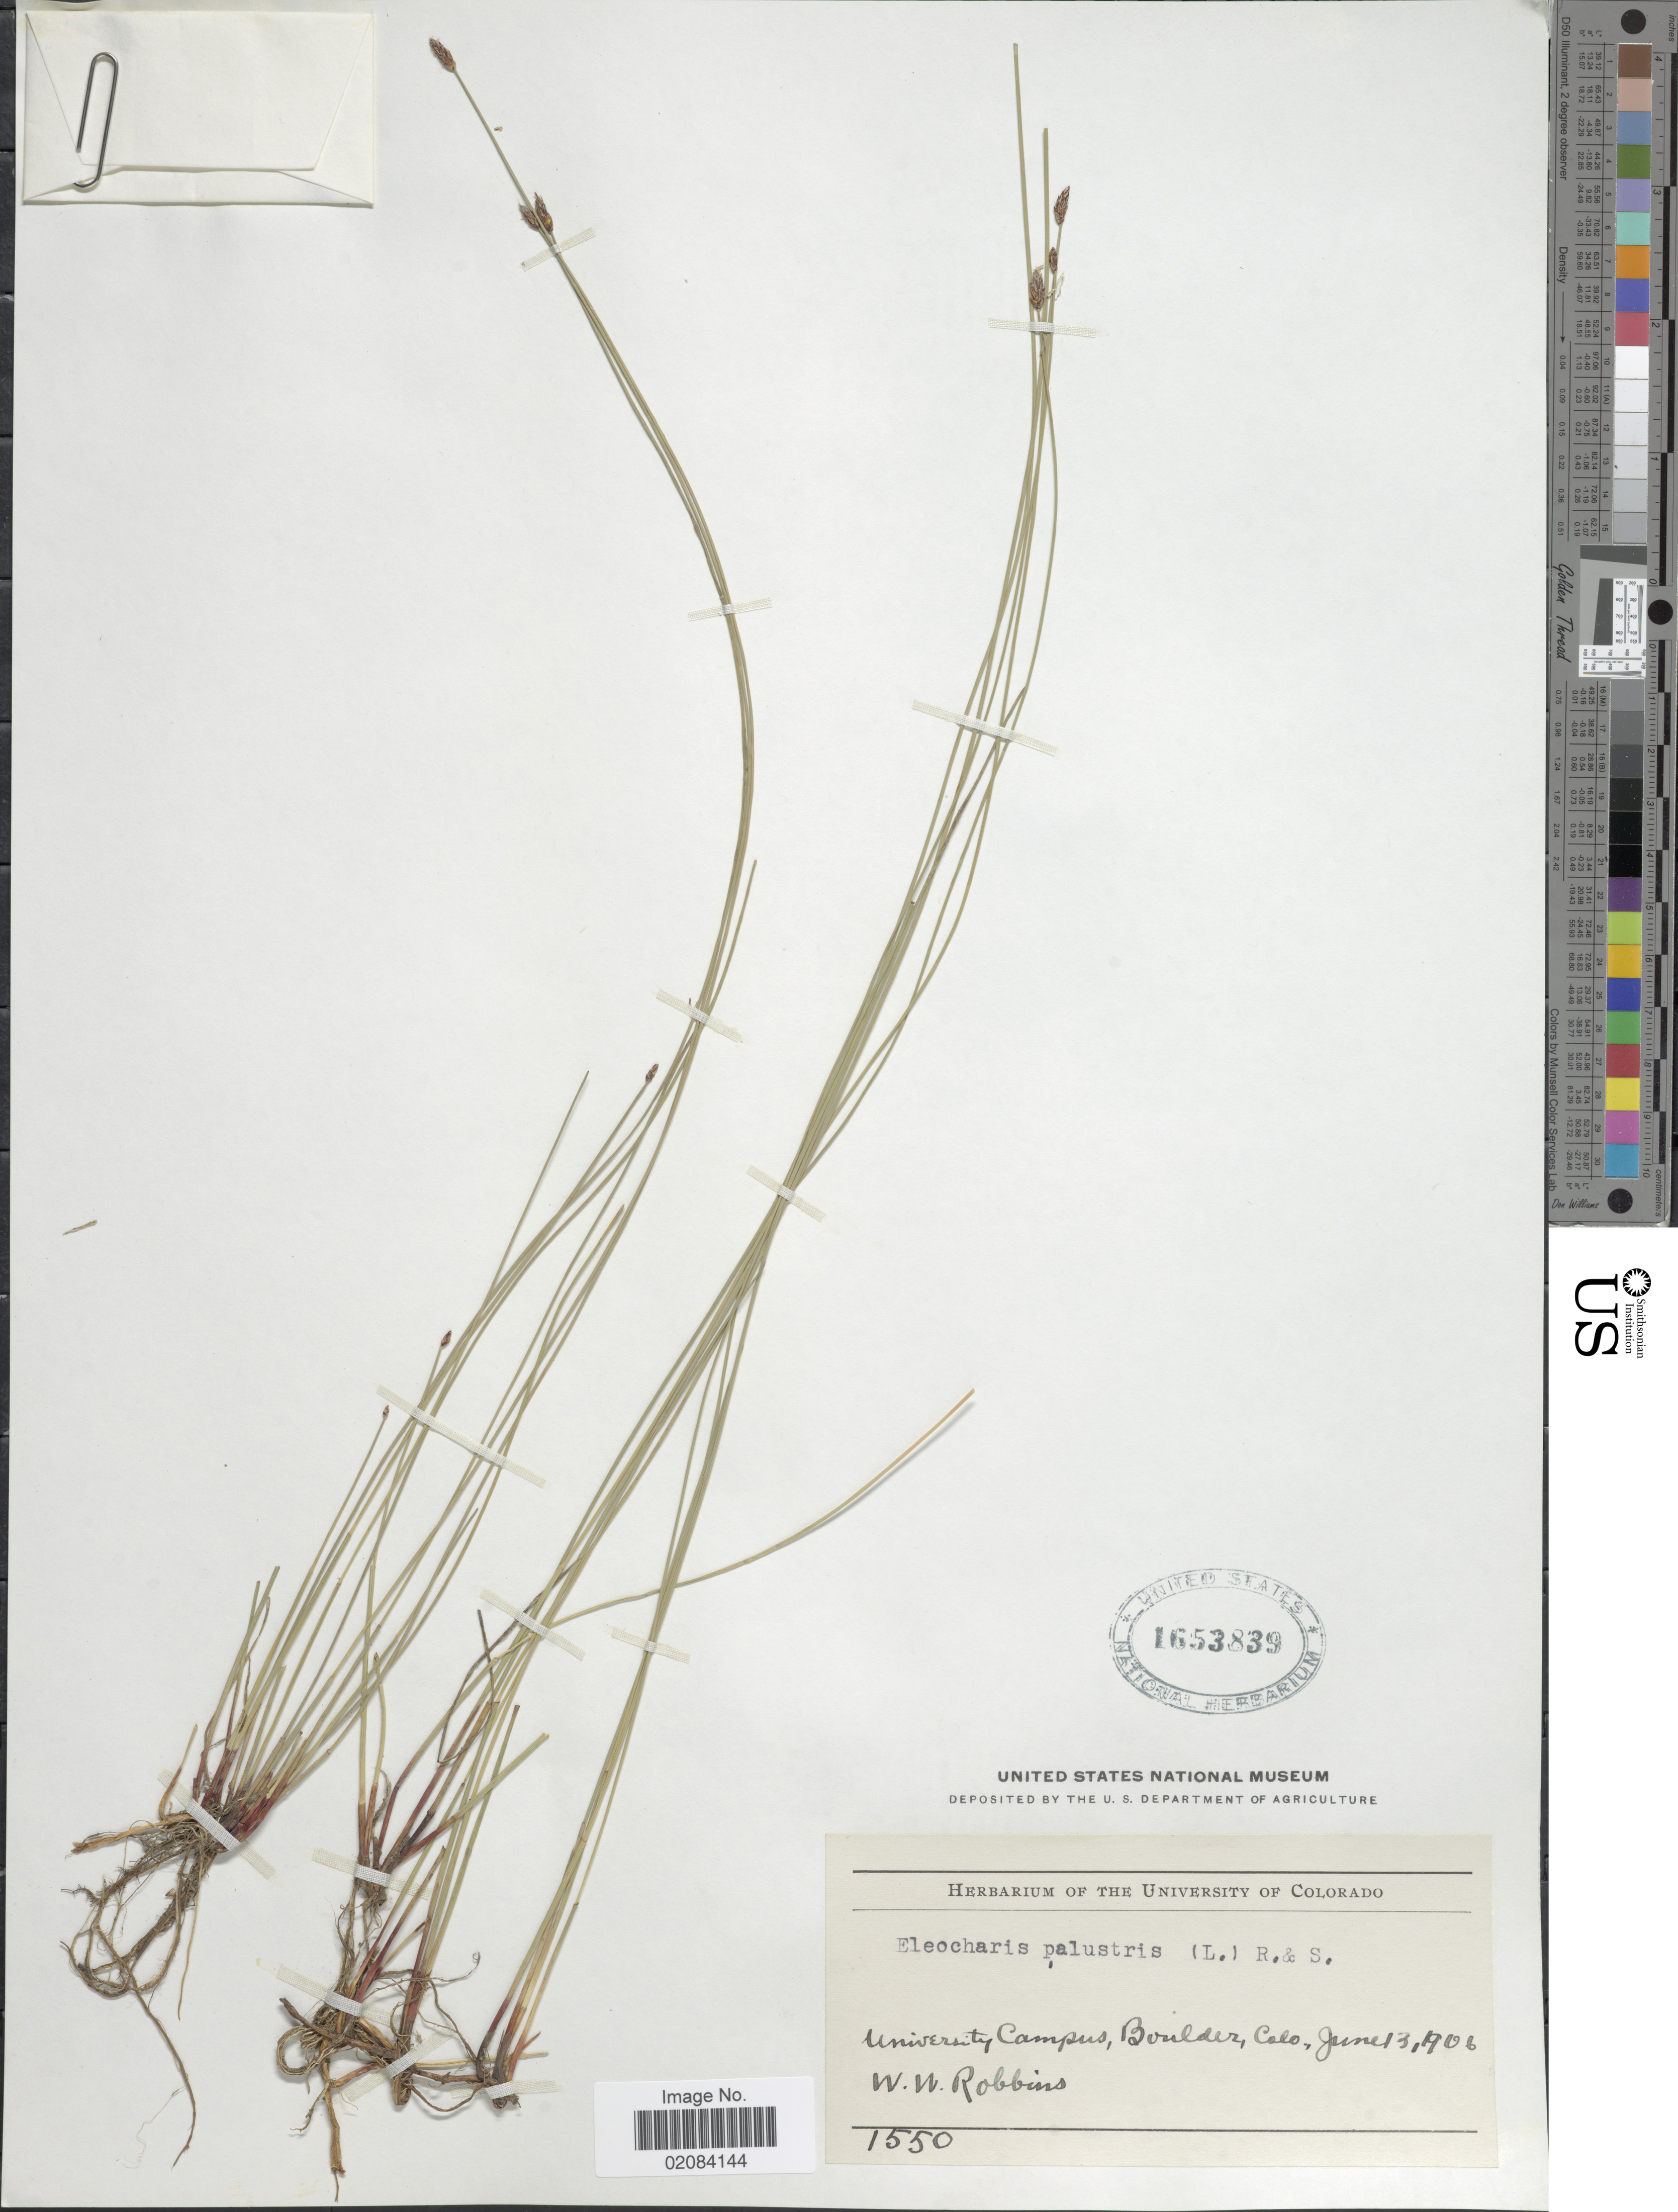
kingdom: Plantae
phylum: Tracheophyta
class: Liliopsida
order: Poales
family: Cyperaceae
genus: Eleocharis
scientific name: Eleocharis palustris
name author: (L.) Roem. & Schult.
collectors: W. Robbins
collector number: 1550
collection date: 1906-06-13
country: United States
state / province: Colorado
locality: University Campus, Boulder, Colo.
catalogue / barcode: US 1653839